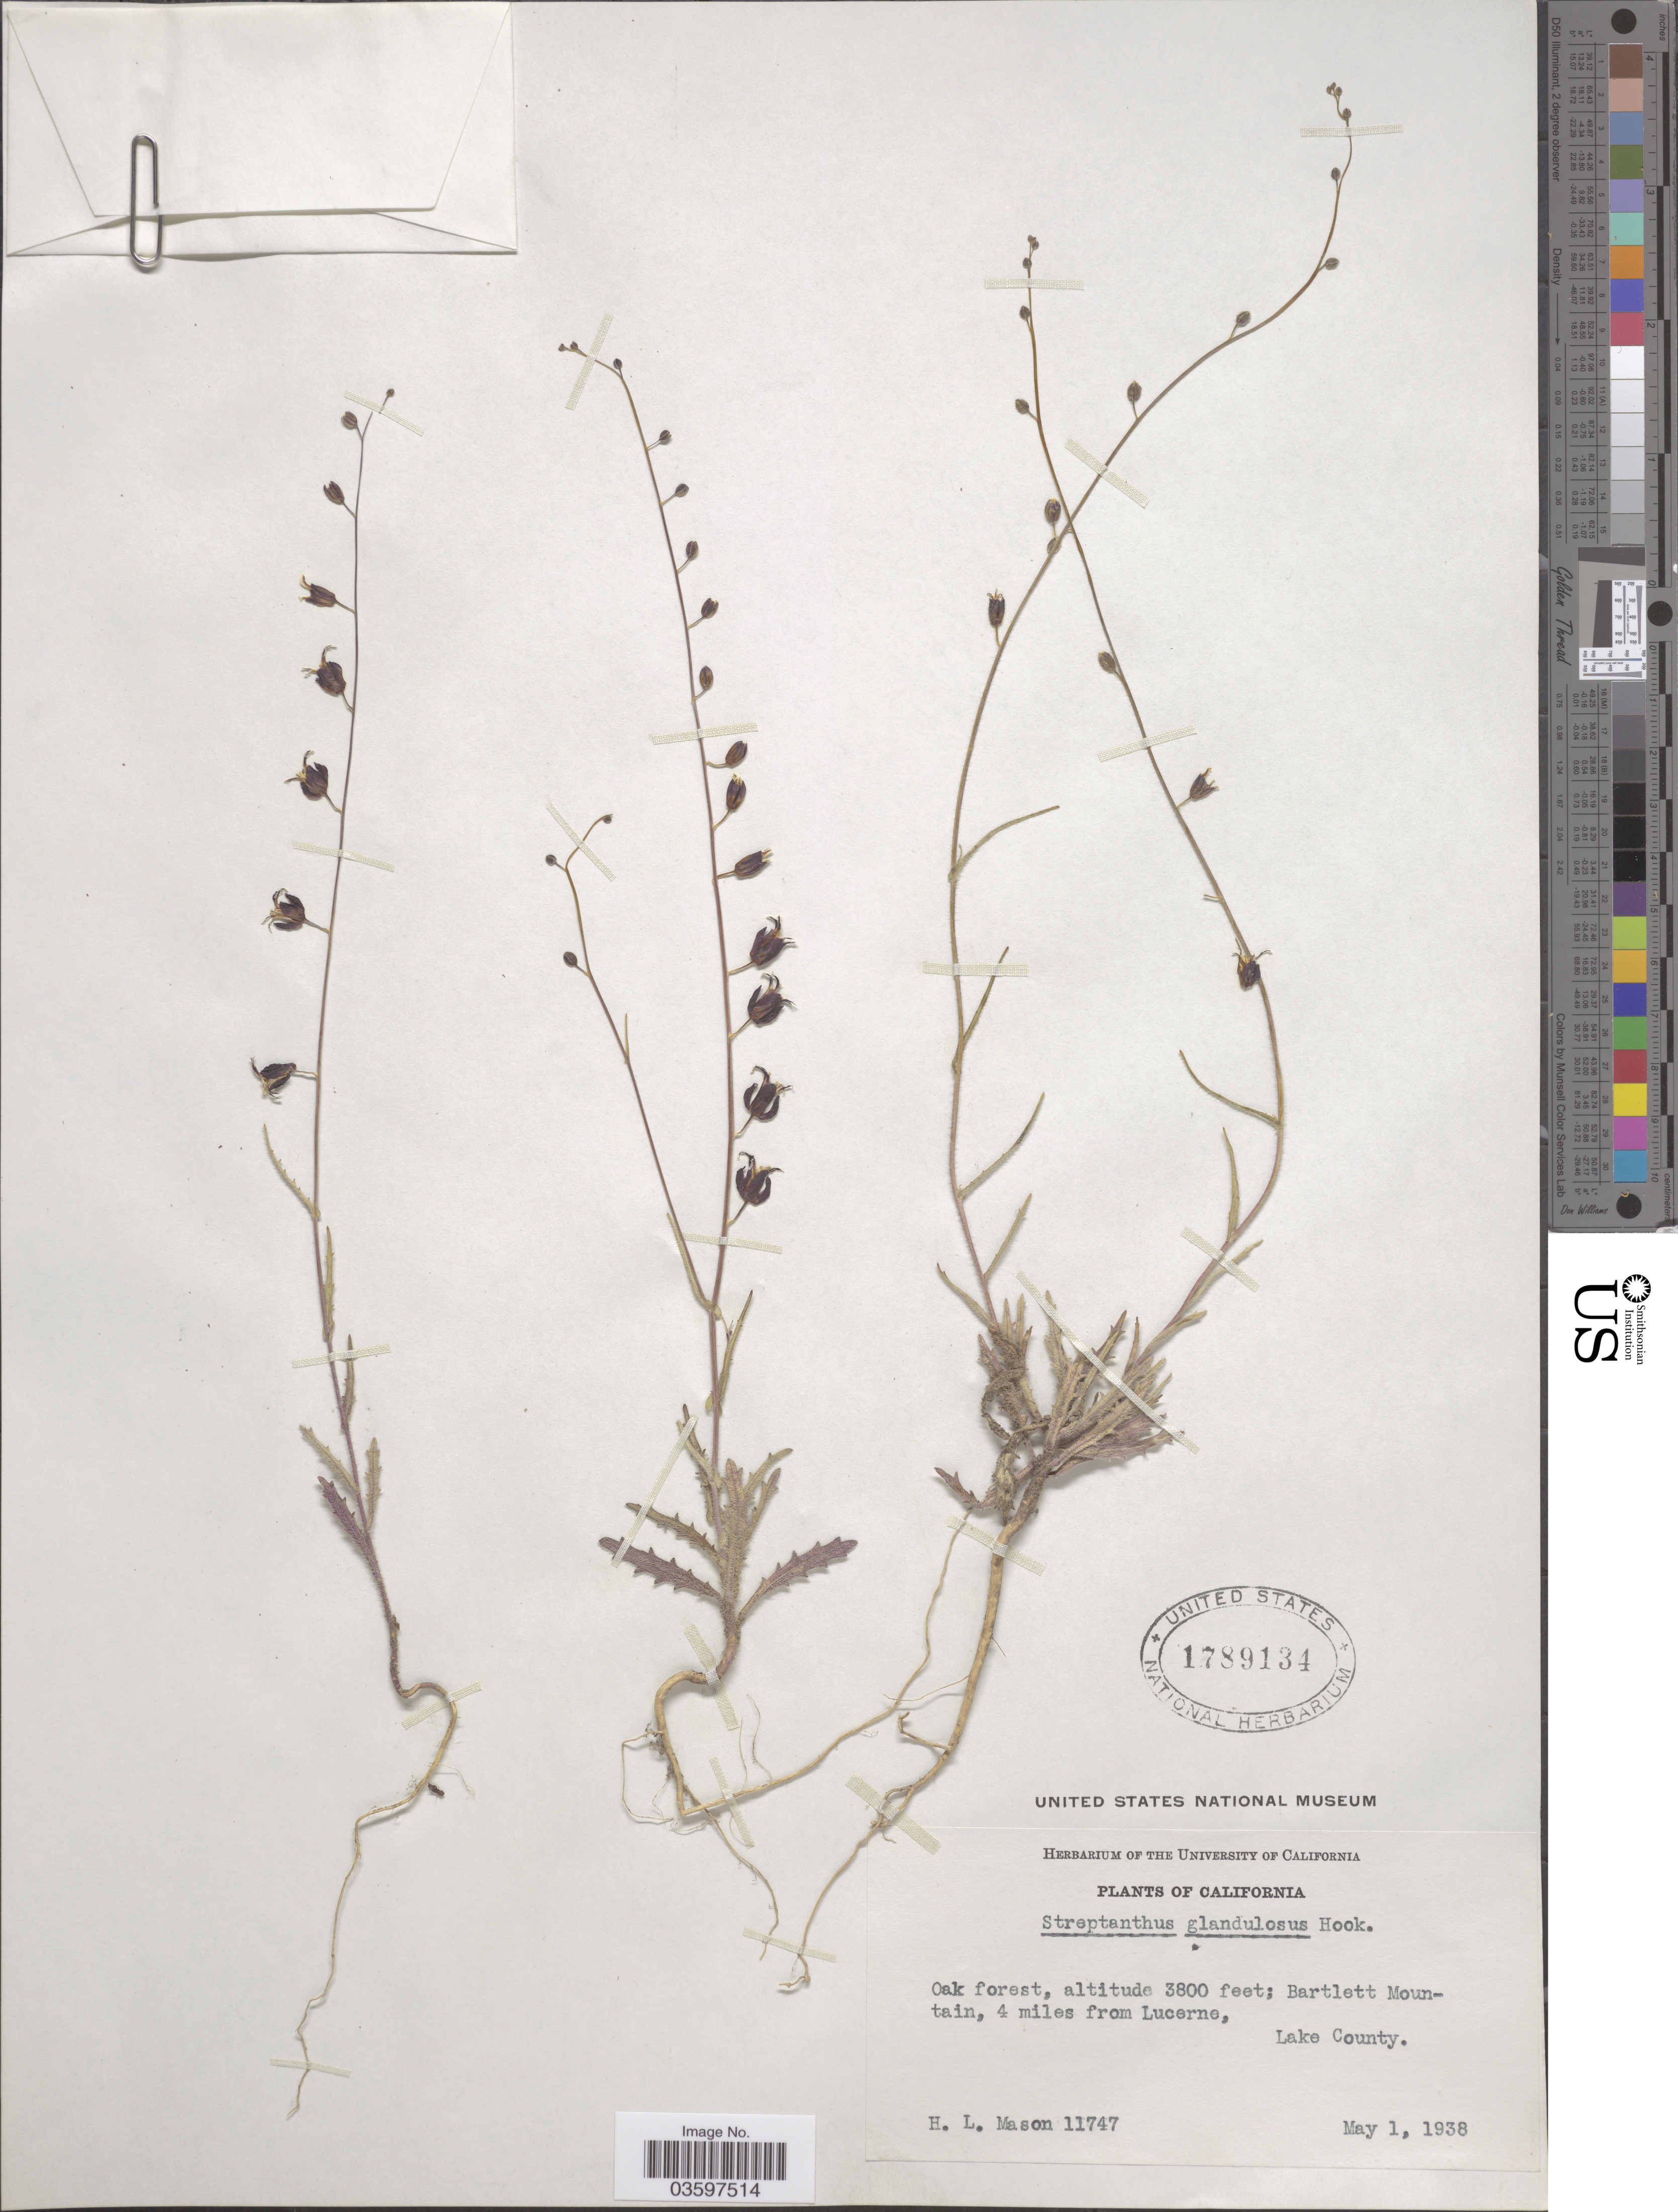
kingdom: Plantae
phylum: Tracheophyta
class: Magnoliopsida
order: Brassicales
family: Brassicaceae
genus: Streptanthus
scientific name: Streptanthus glandulosus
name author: Hook.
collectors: H. L. Mason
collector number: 11747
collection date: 1938-05-01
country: United States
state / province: California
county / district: Lake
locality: Oak forest, Bartlett Mountain, 4 miles from Lucerne, Lake County.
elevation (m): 1158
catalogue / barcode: US 1789134